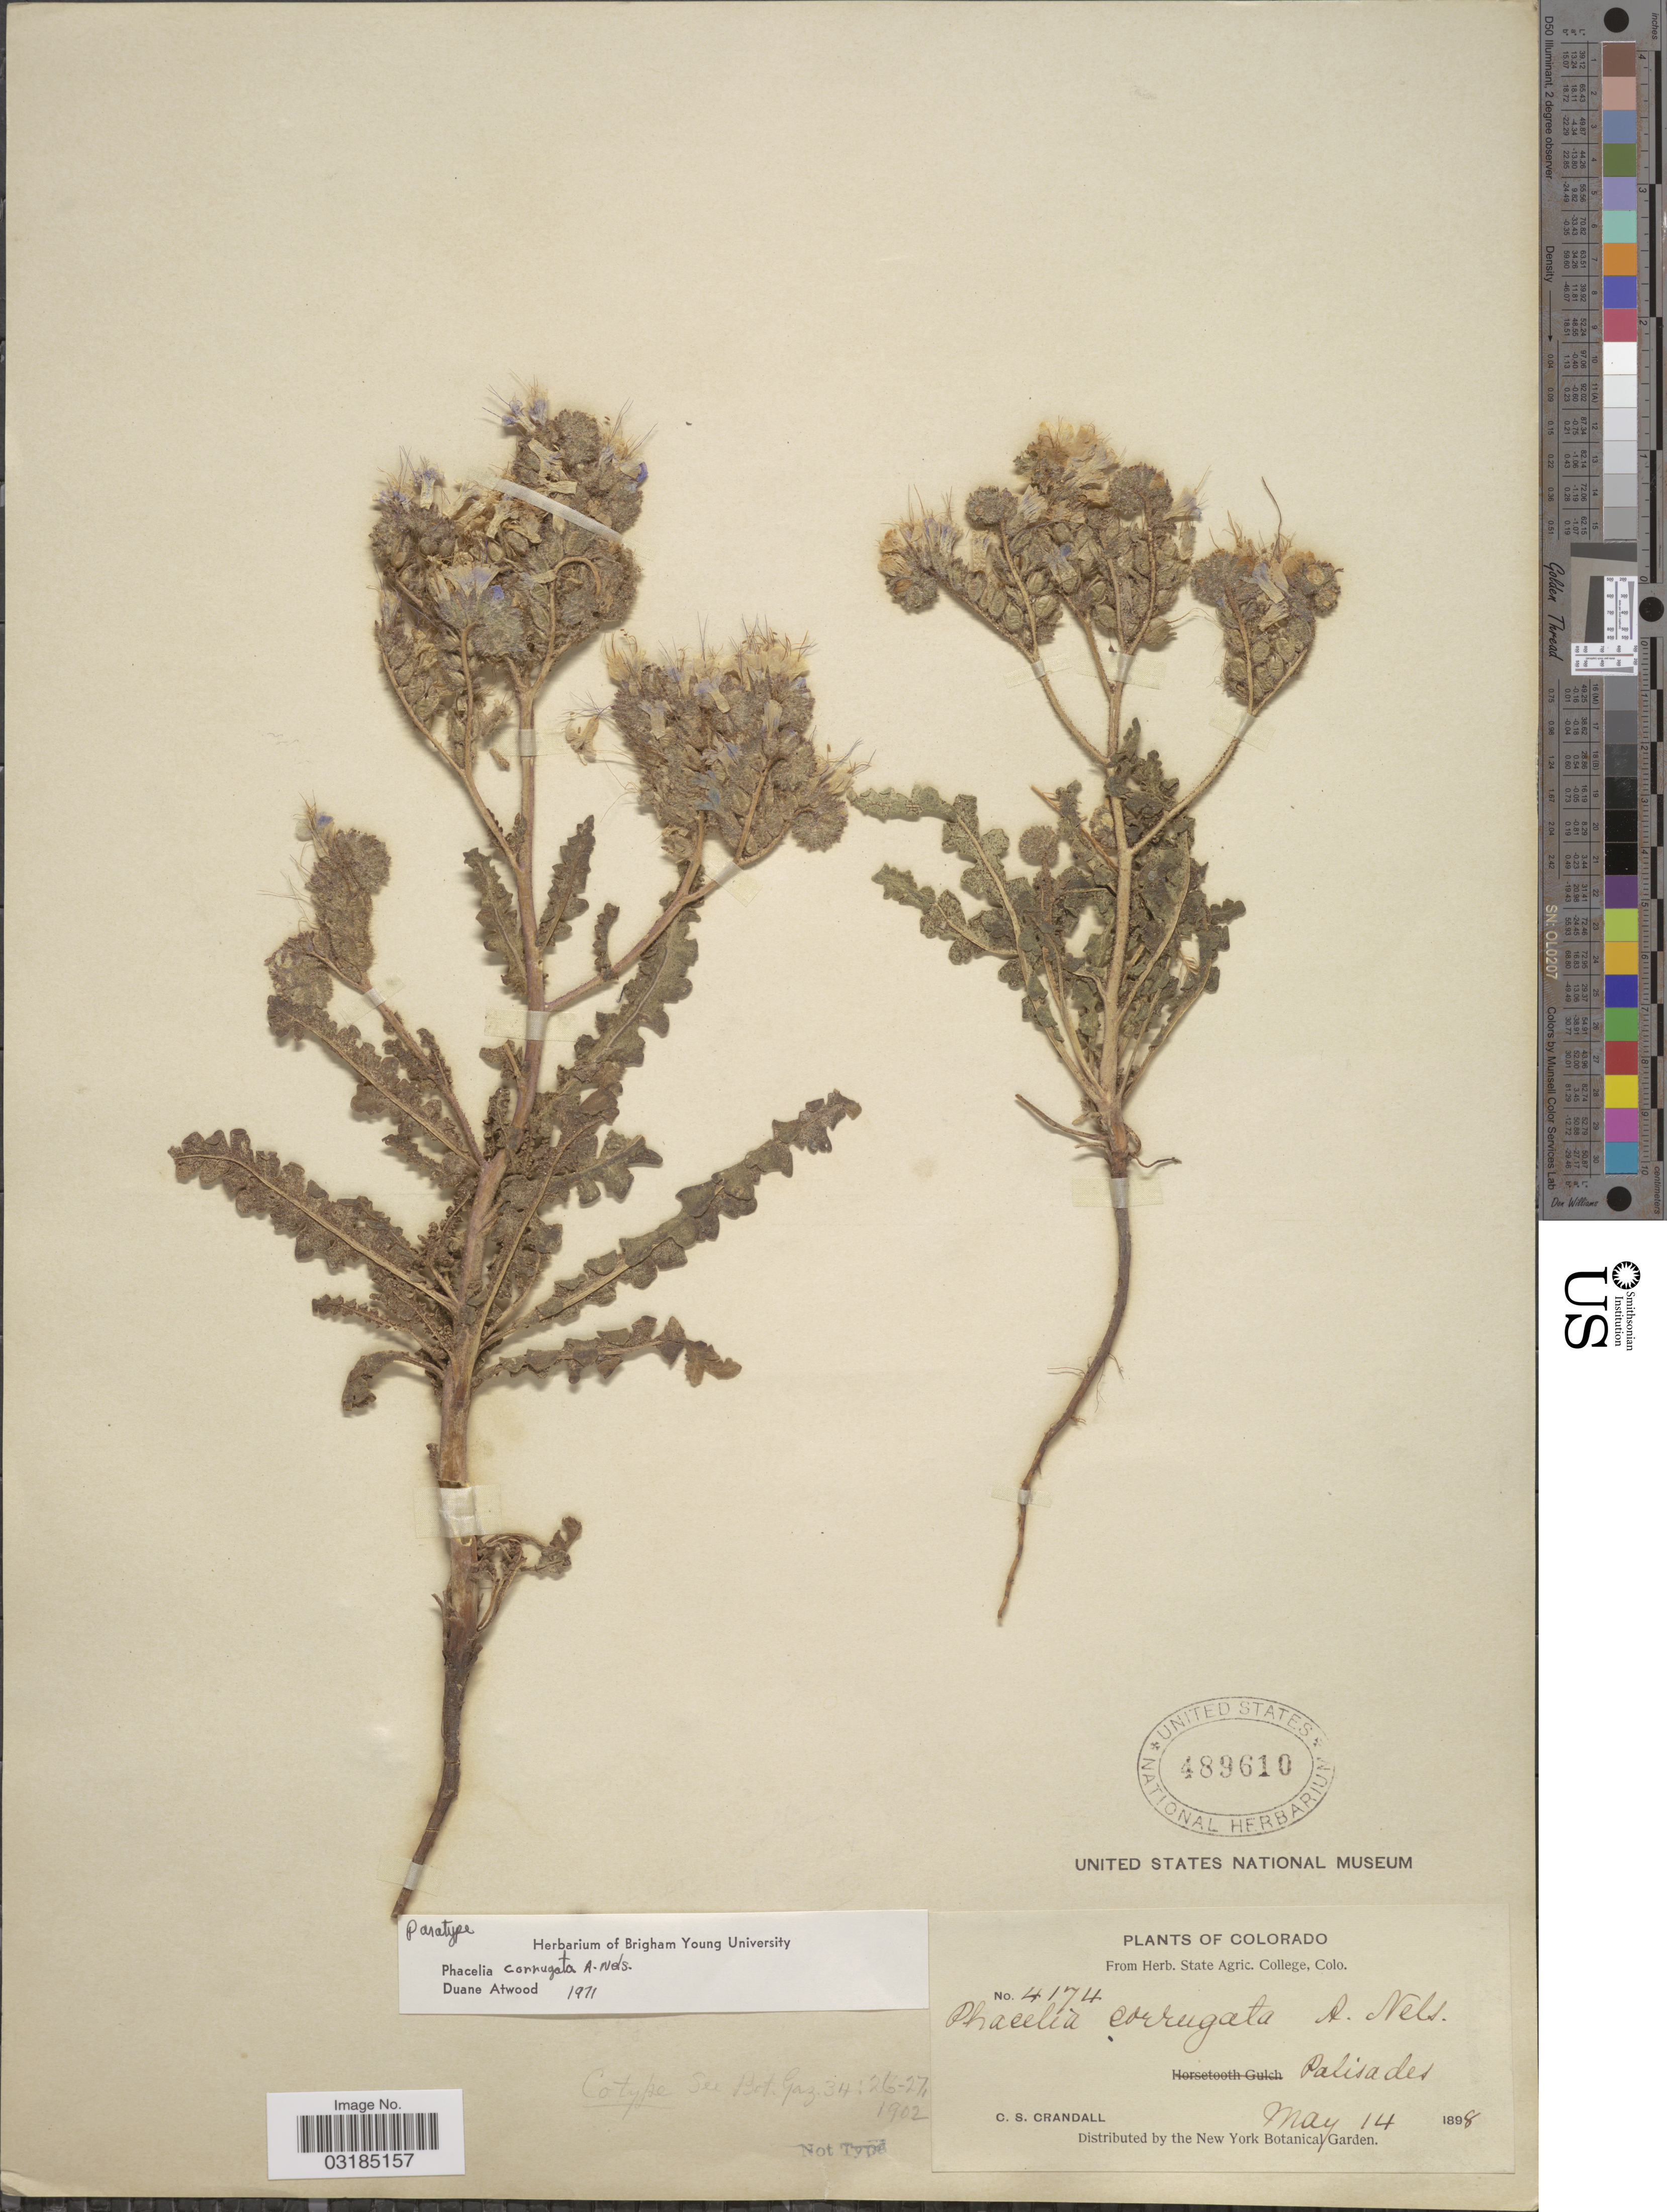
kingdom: Plantae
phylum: Tracheophyta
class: Magnoliopsida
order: Boraginales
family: Hydrophyllaceae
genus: Phacelia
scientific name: Phacelia corrugata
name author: A. Nelson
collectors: C. Crandall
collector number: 4174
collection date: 1898-05-14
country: United States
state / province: Colorado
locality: Palisades.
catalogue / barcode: US 489610